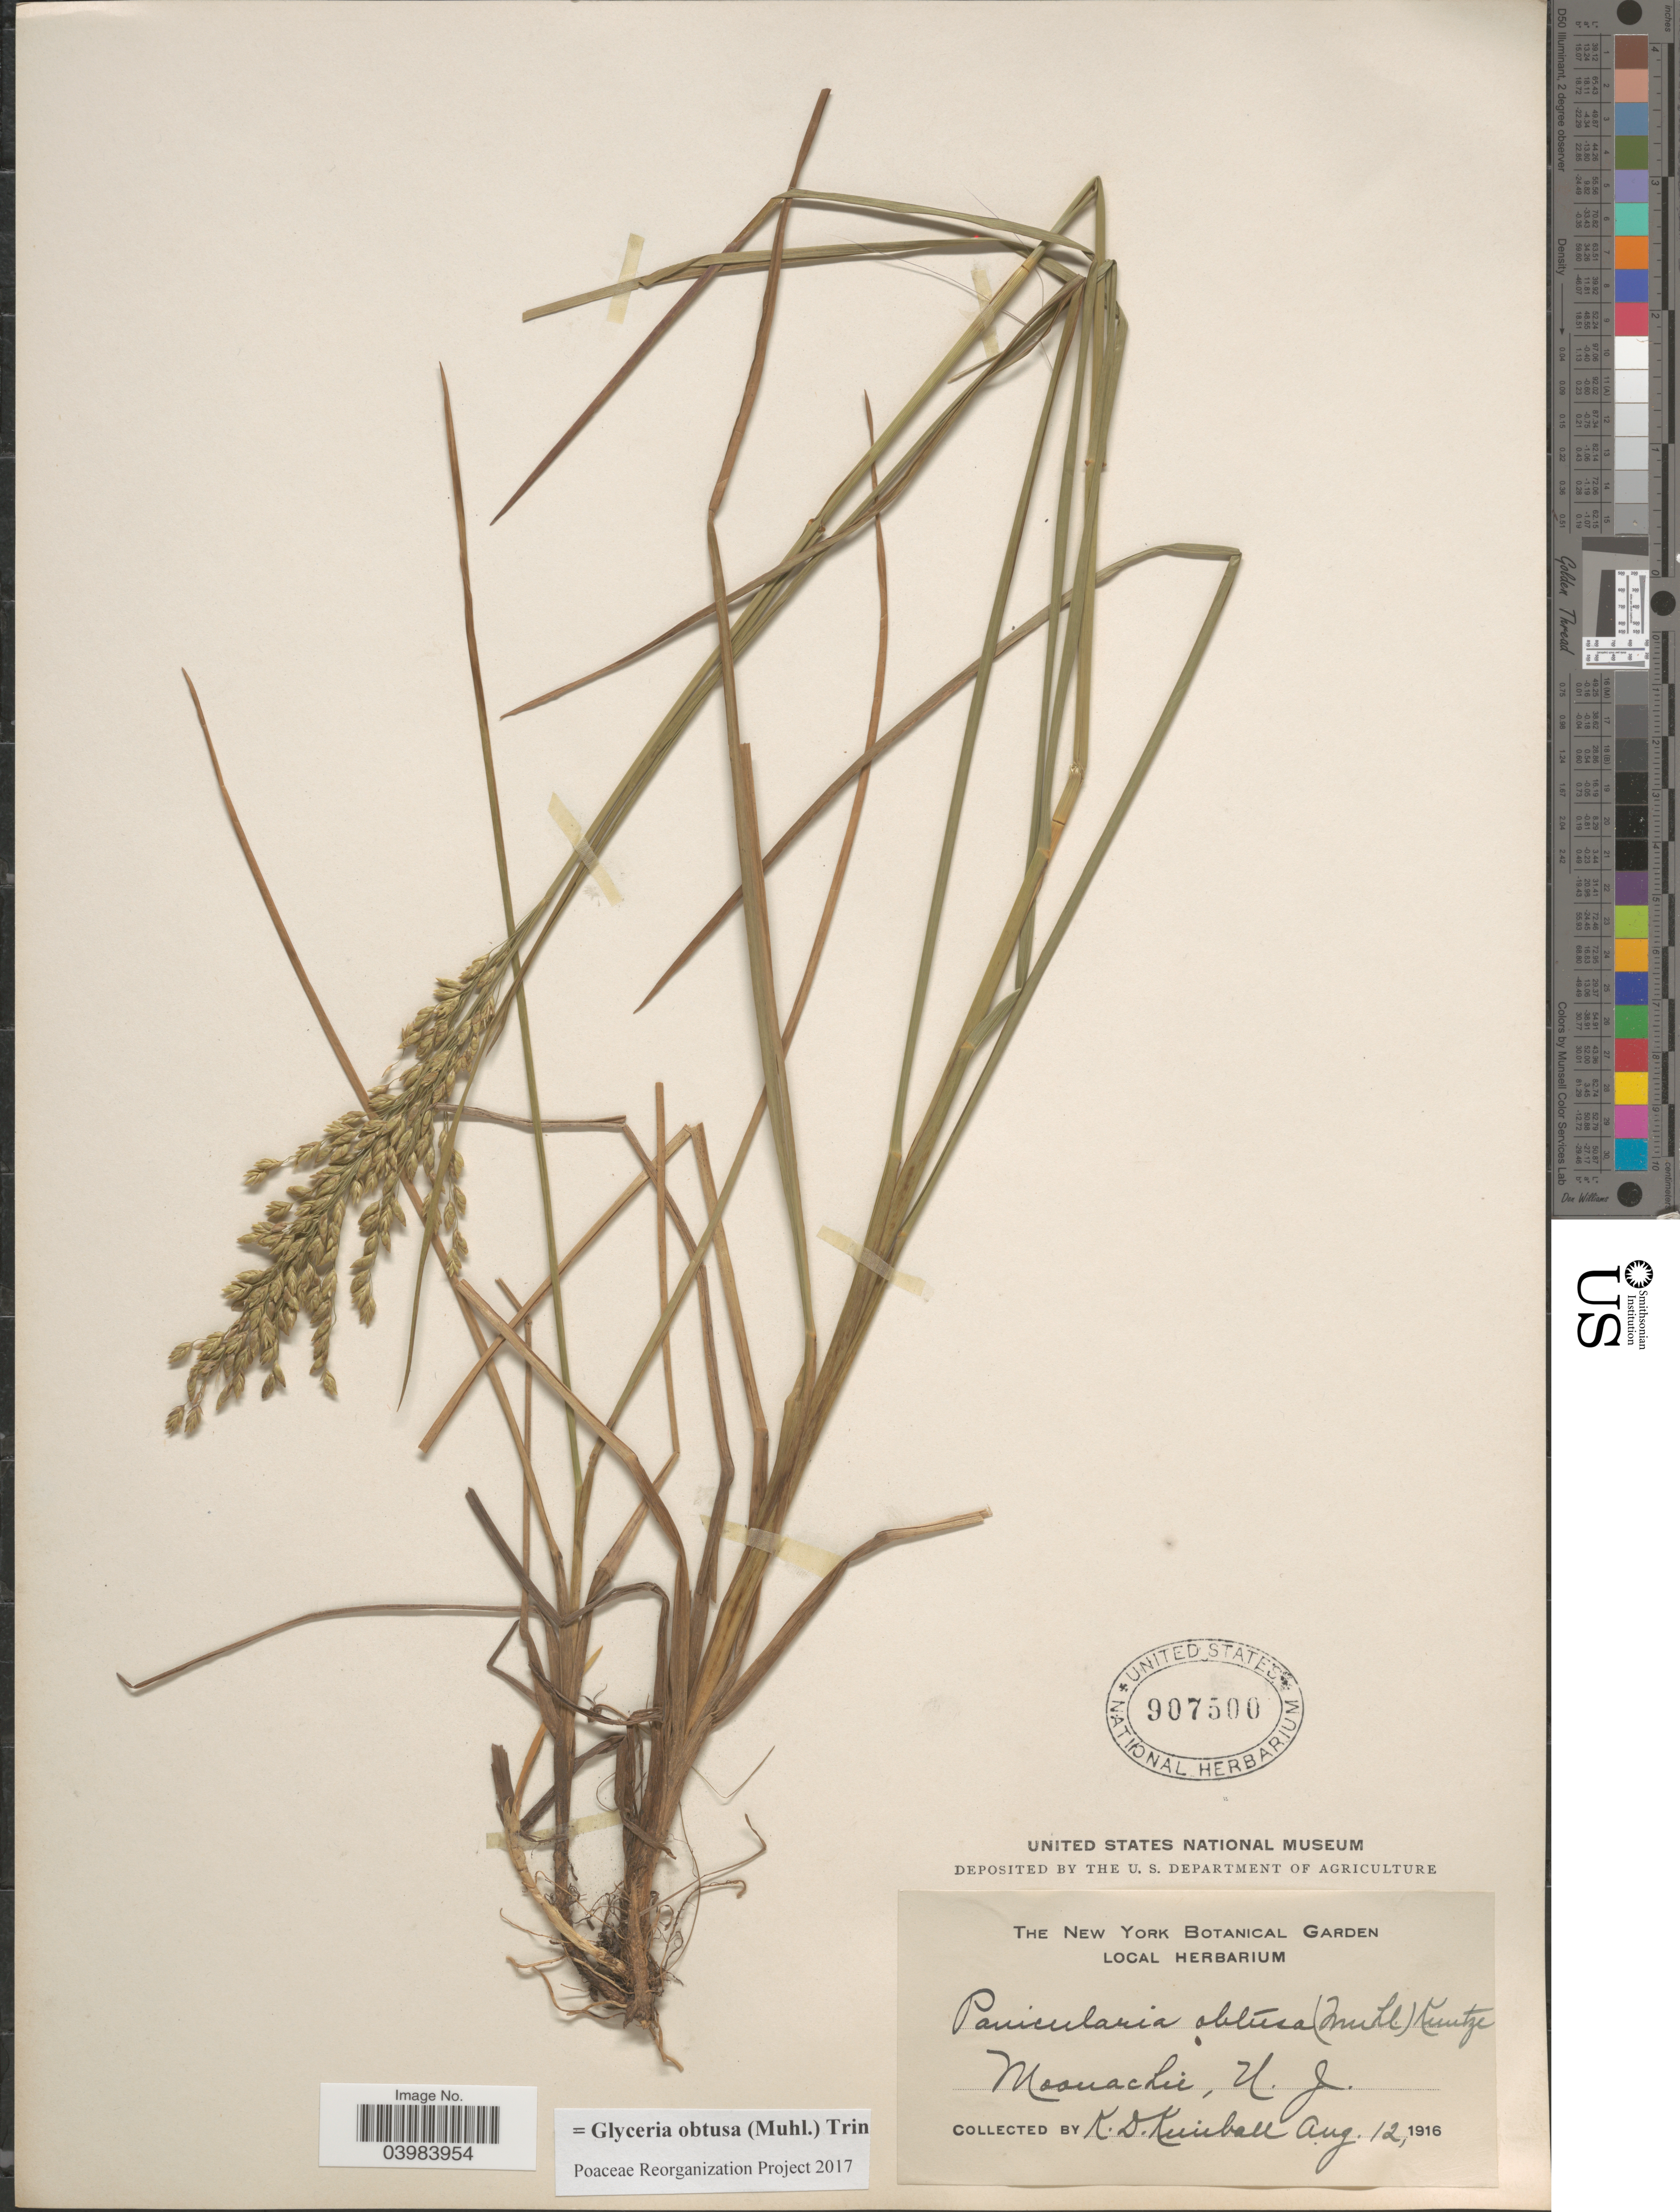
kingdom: Plantae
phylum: Tracheophyta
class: Liliopsida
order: Poales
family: Poaceae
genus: Glyceria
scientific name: Glyceria obtusa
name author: (Muhl.) Trin.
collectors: K. Kimball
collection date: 1916-08-12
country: United States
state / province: New Jersey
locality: Moonachie.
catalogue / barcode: US 907500